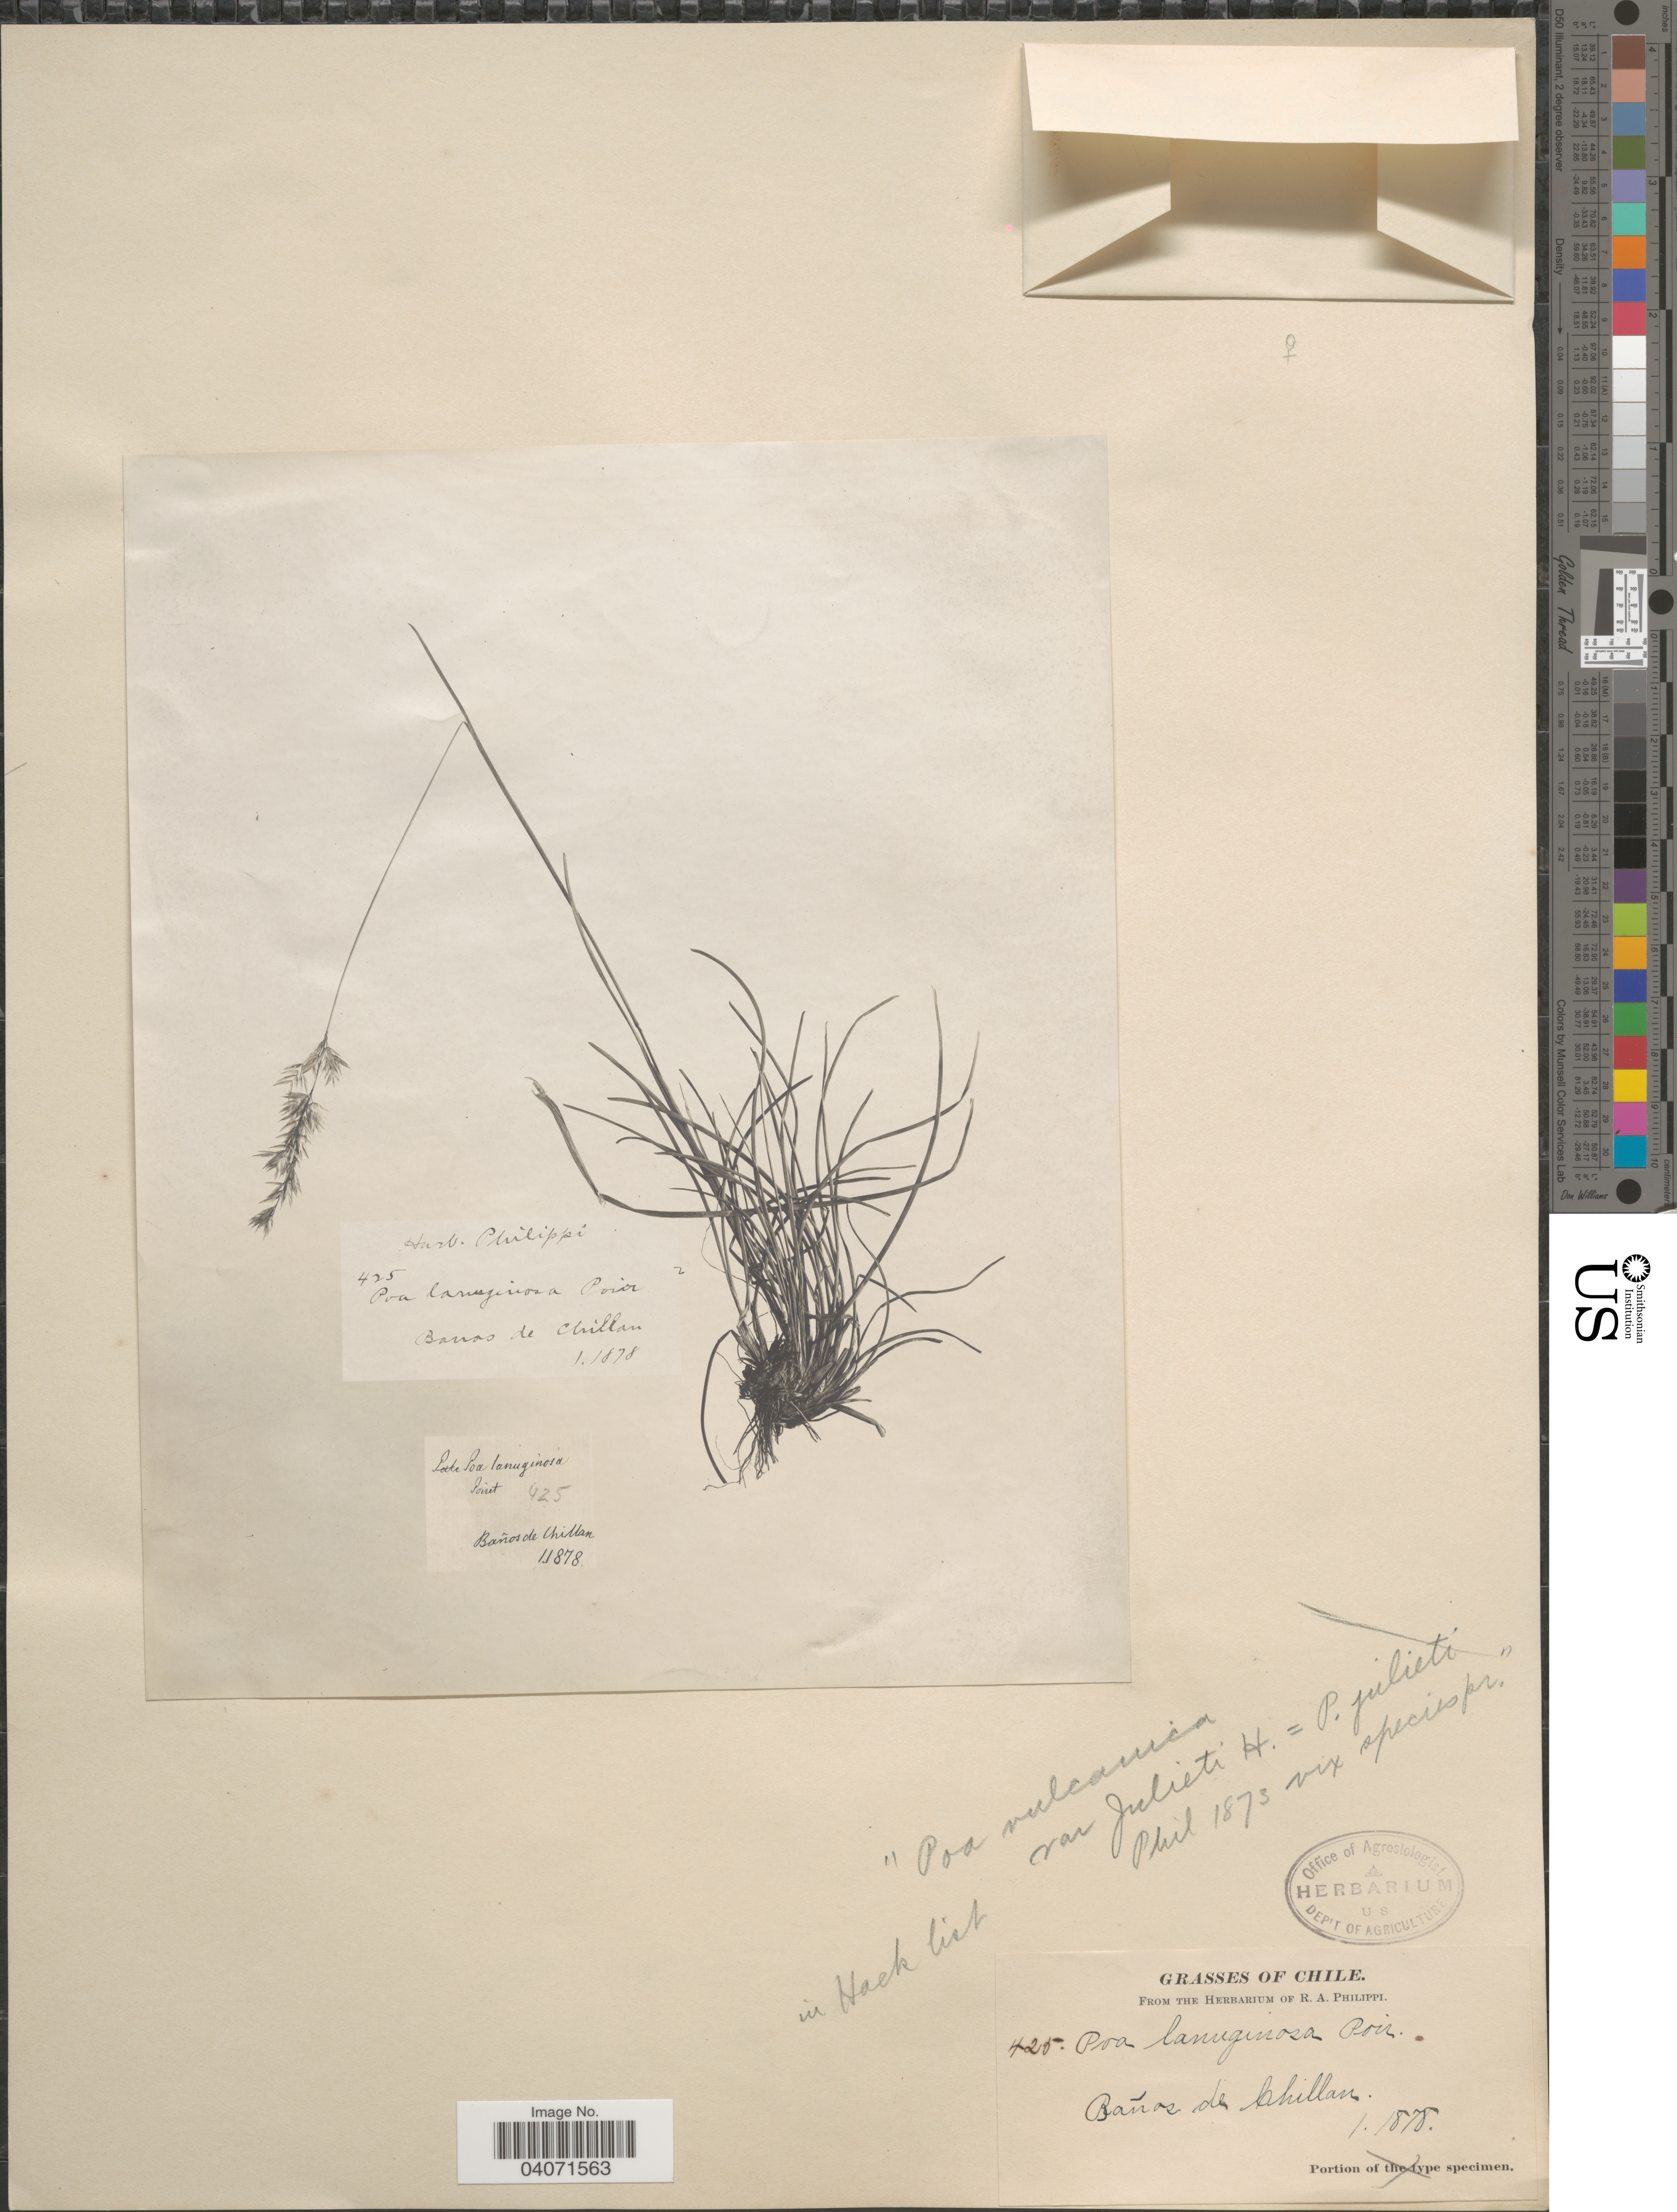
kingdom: Plantae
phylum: Tracheophyta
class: Liliopsida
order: Poales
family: Poaceae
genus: Poa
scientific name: Poa sp.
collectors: ex. herb. R.A. Philippi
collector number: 425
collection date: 1878-01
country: Chile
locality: Baños de Chillan.